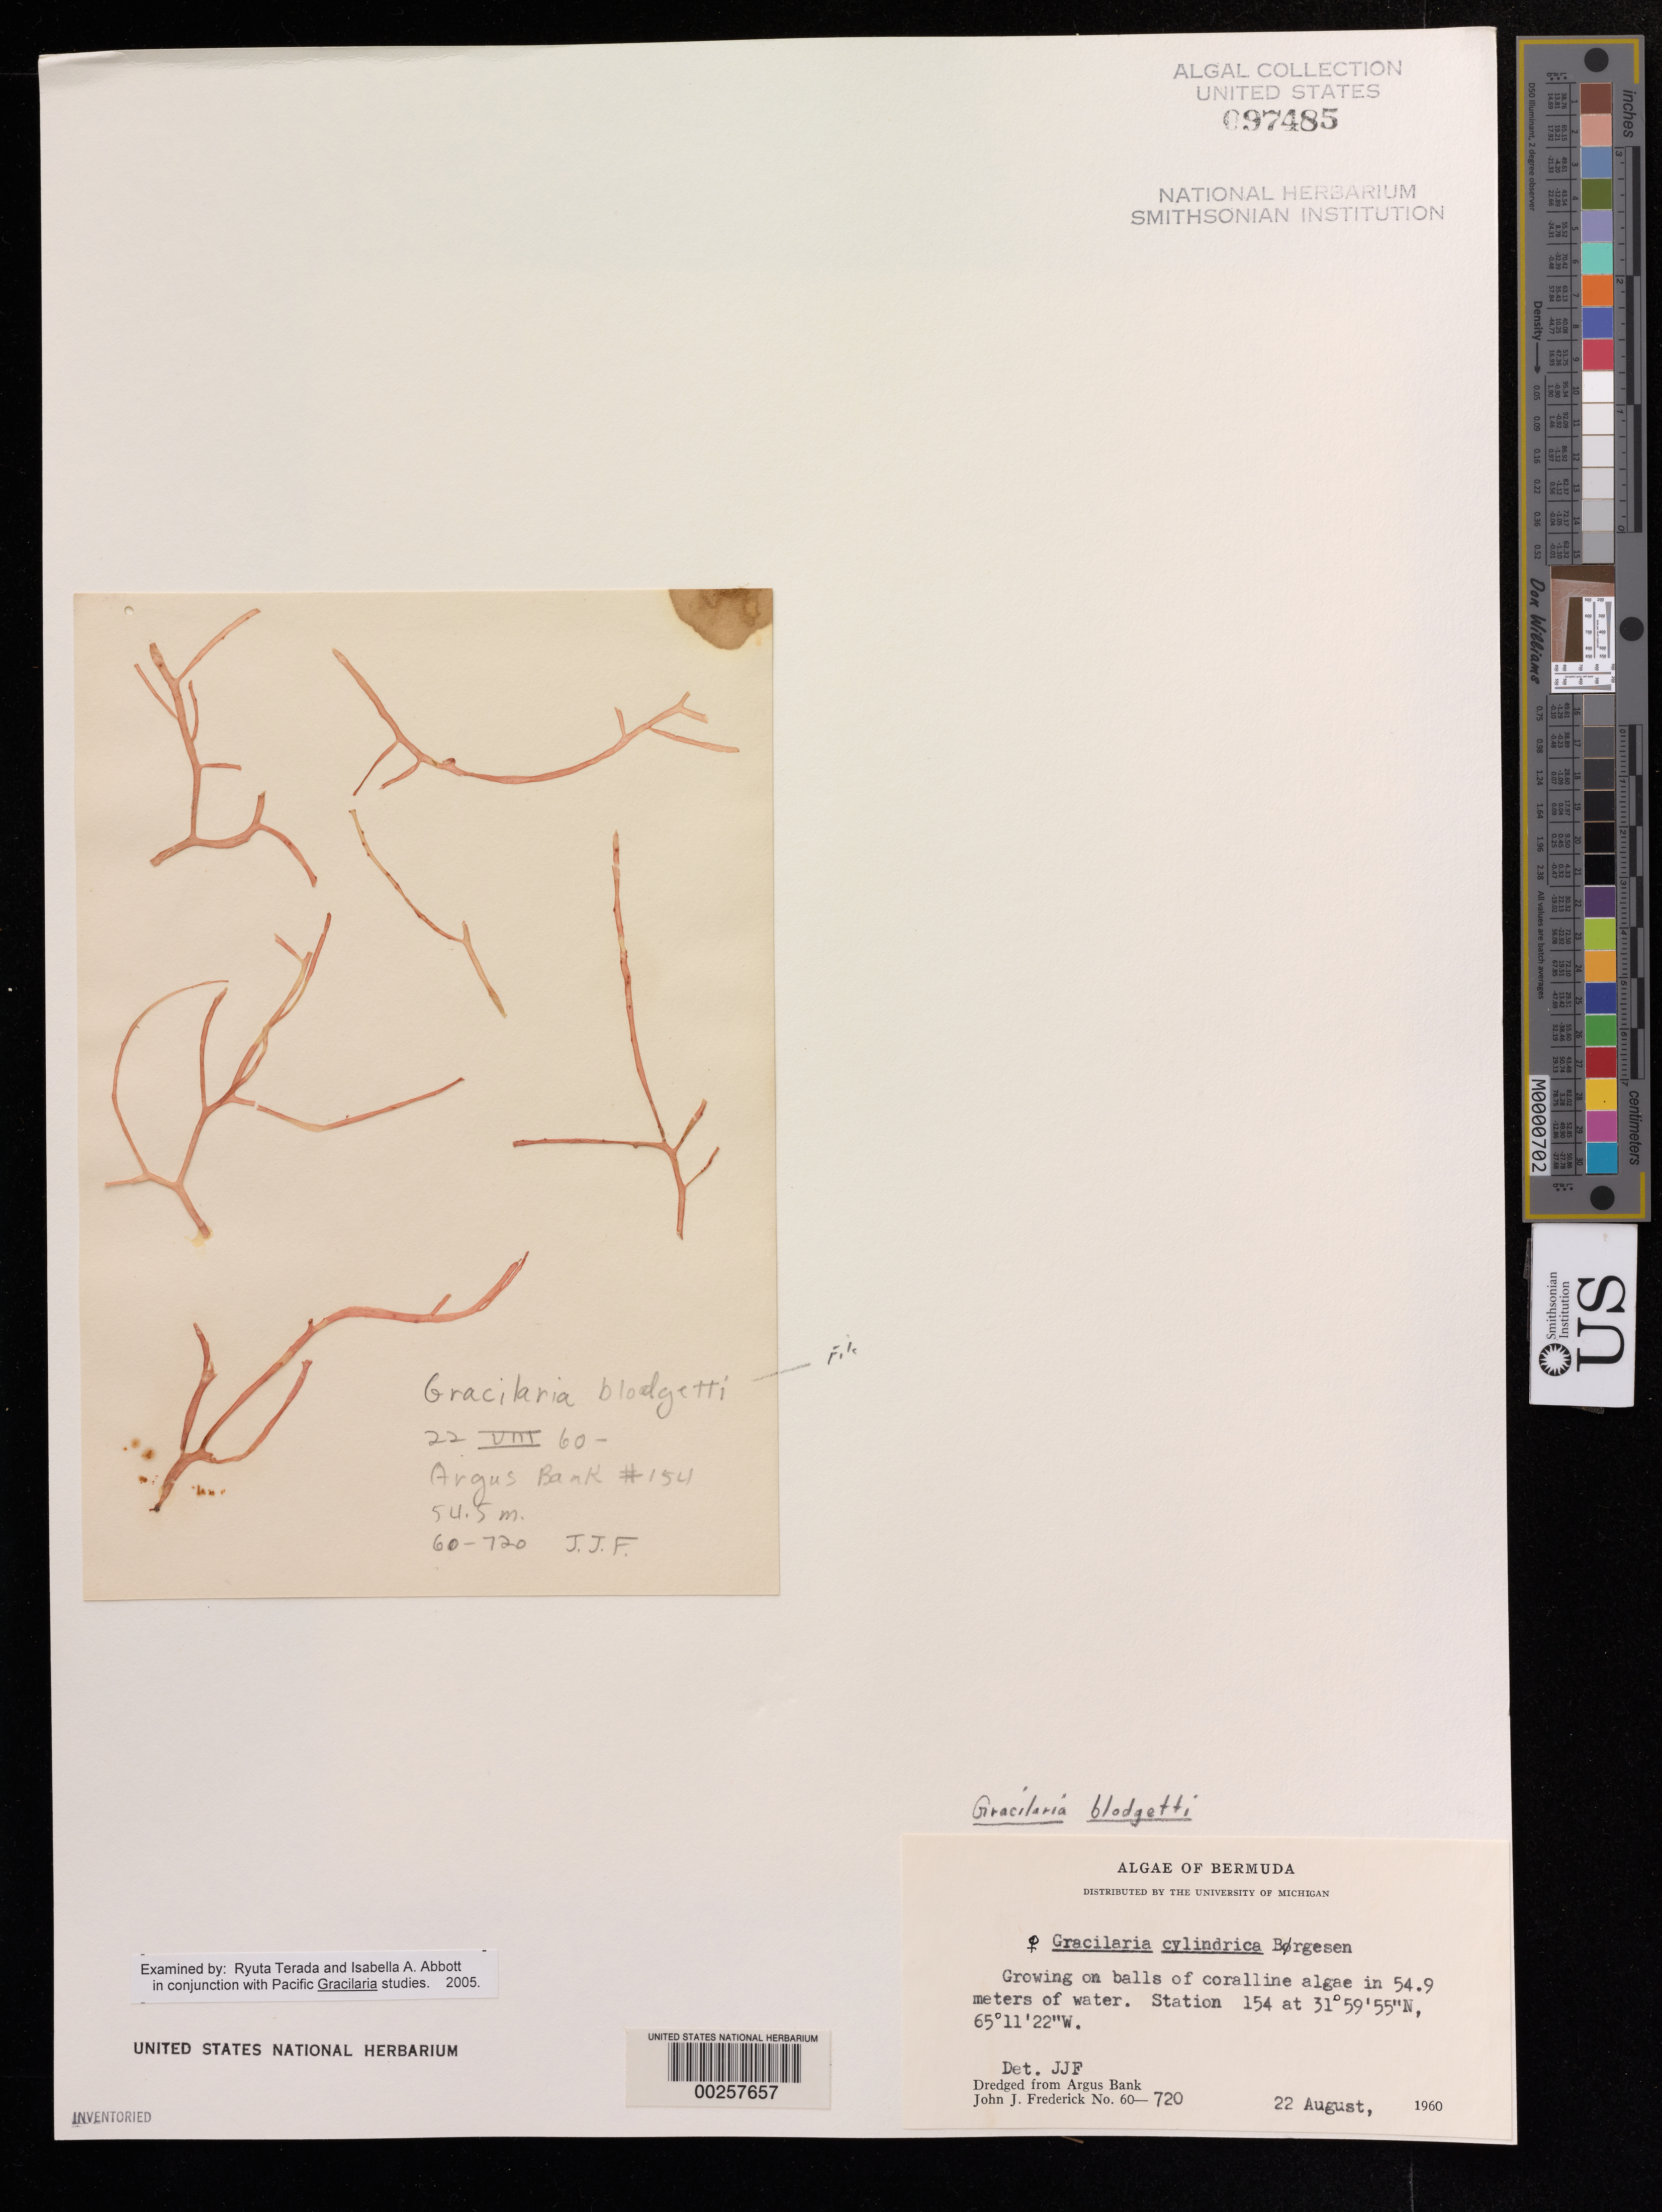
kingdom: Plantae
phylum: Rhodophyta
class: Florideophyceae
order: Gracilariales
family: Gracilariaceae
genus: Gracilaria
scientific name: Gracilaria blodgettii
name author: Harv.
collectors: J. Frederick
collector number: JJF 60-720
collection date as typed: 22 Aug 1960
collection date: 1960-08-22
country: Bermuda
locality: Argus Bank, dredged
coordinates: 31 59'55"N, 65 11'22"W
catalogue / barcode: US 97485